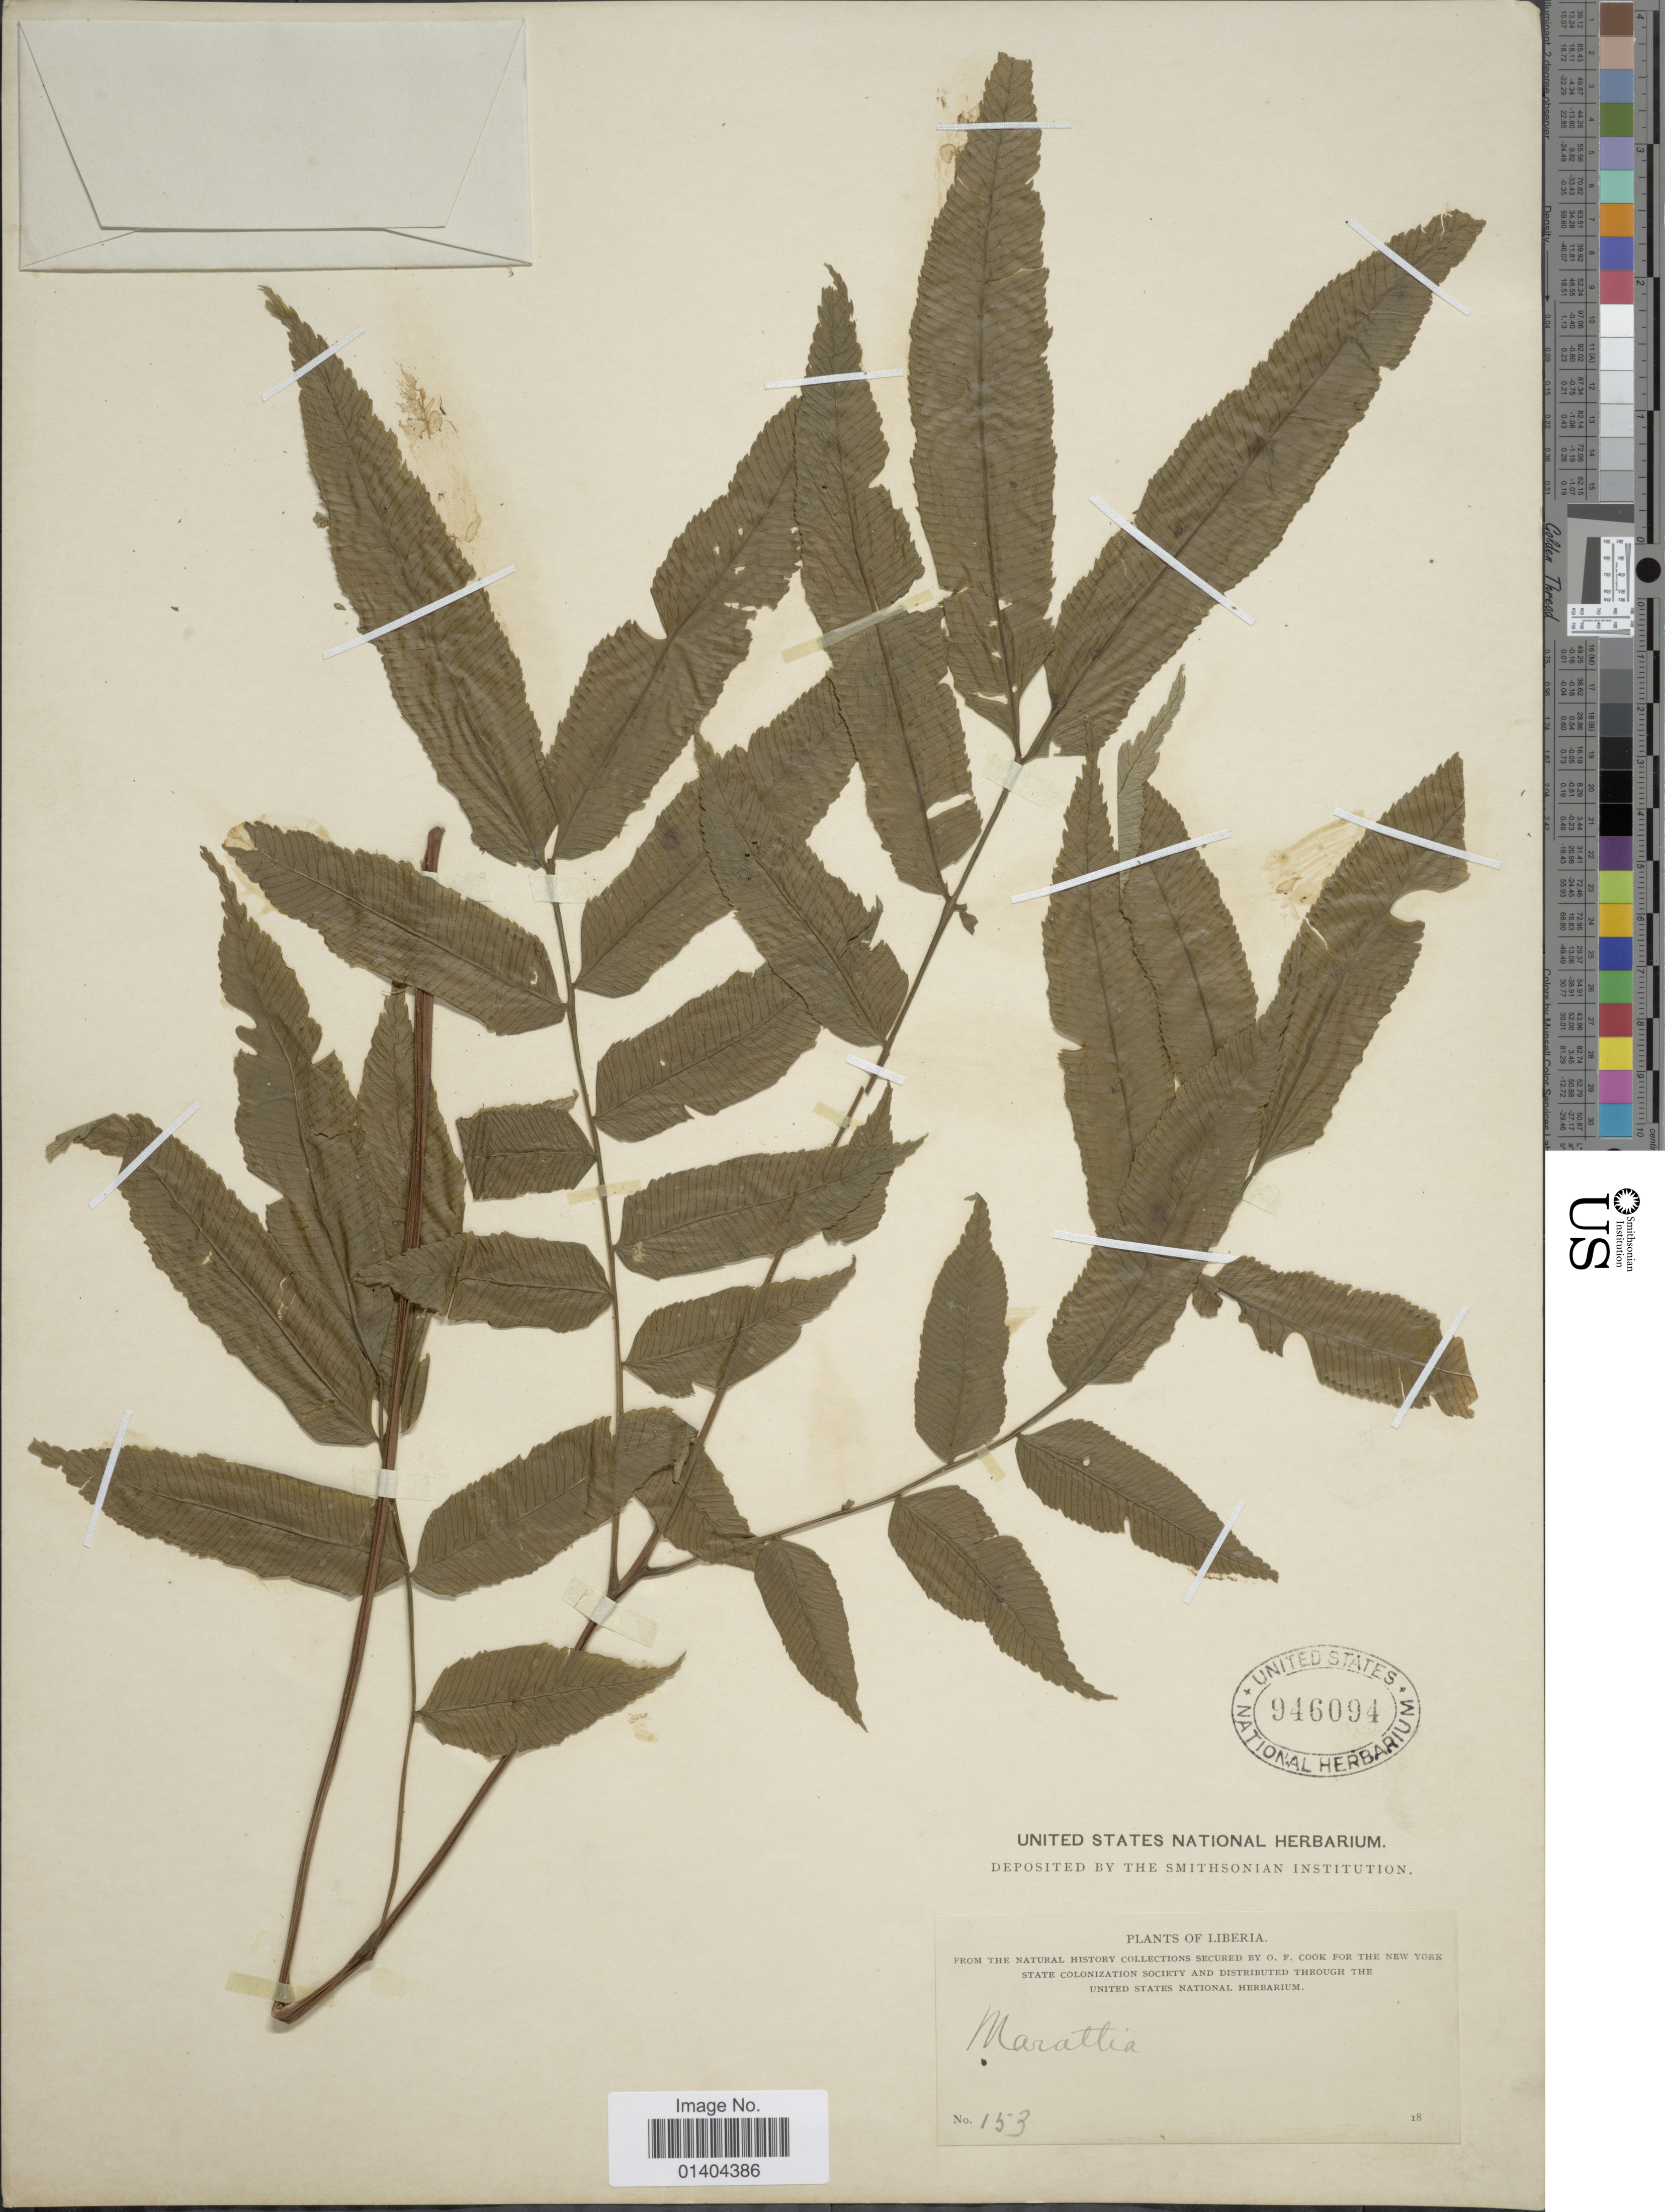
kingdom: Plantae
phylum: Tracheophyta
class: Polypodiopsida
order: Marattiales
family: Marattiaceae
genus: Marattia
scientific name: Marattia sp.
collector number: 153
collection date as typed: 18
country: Liberia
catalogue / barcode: US 946094